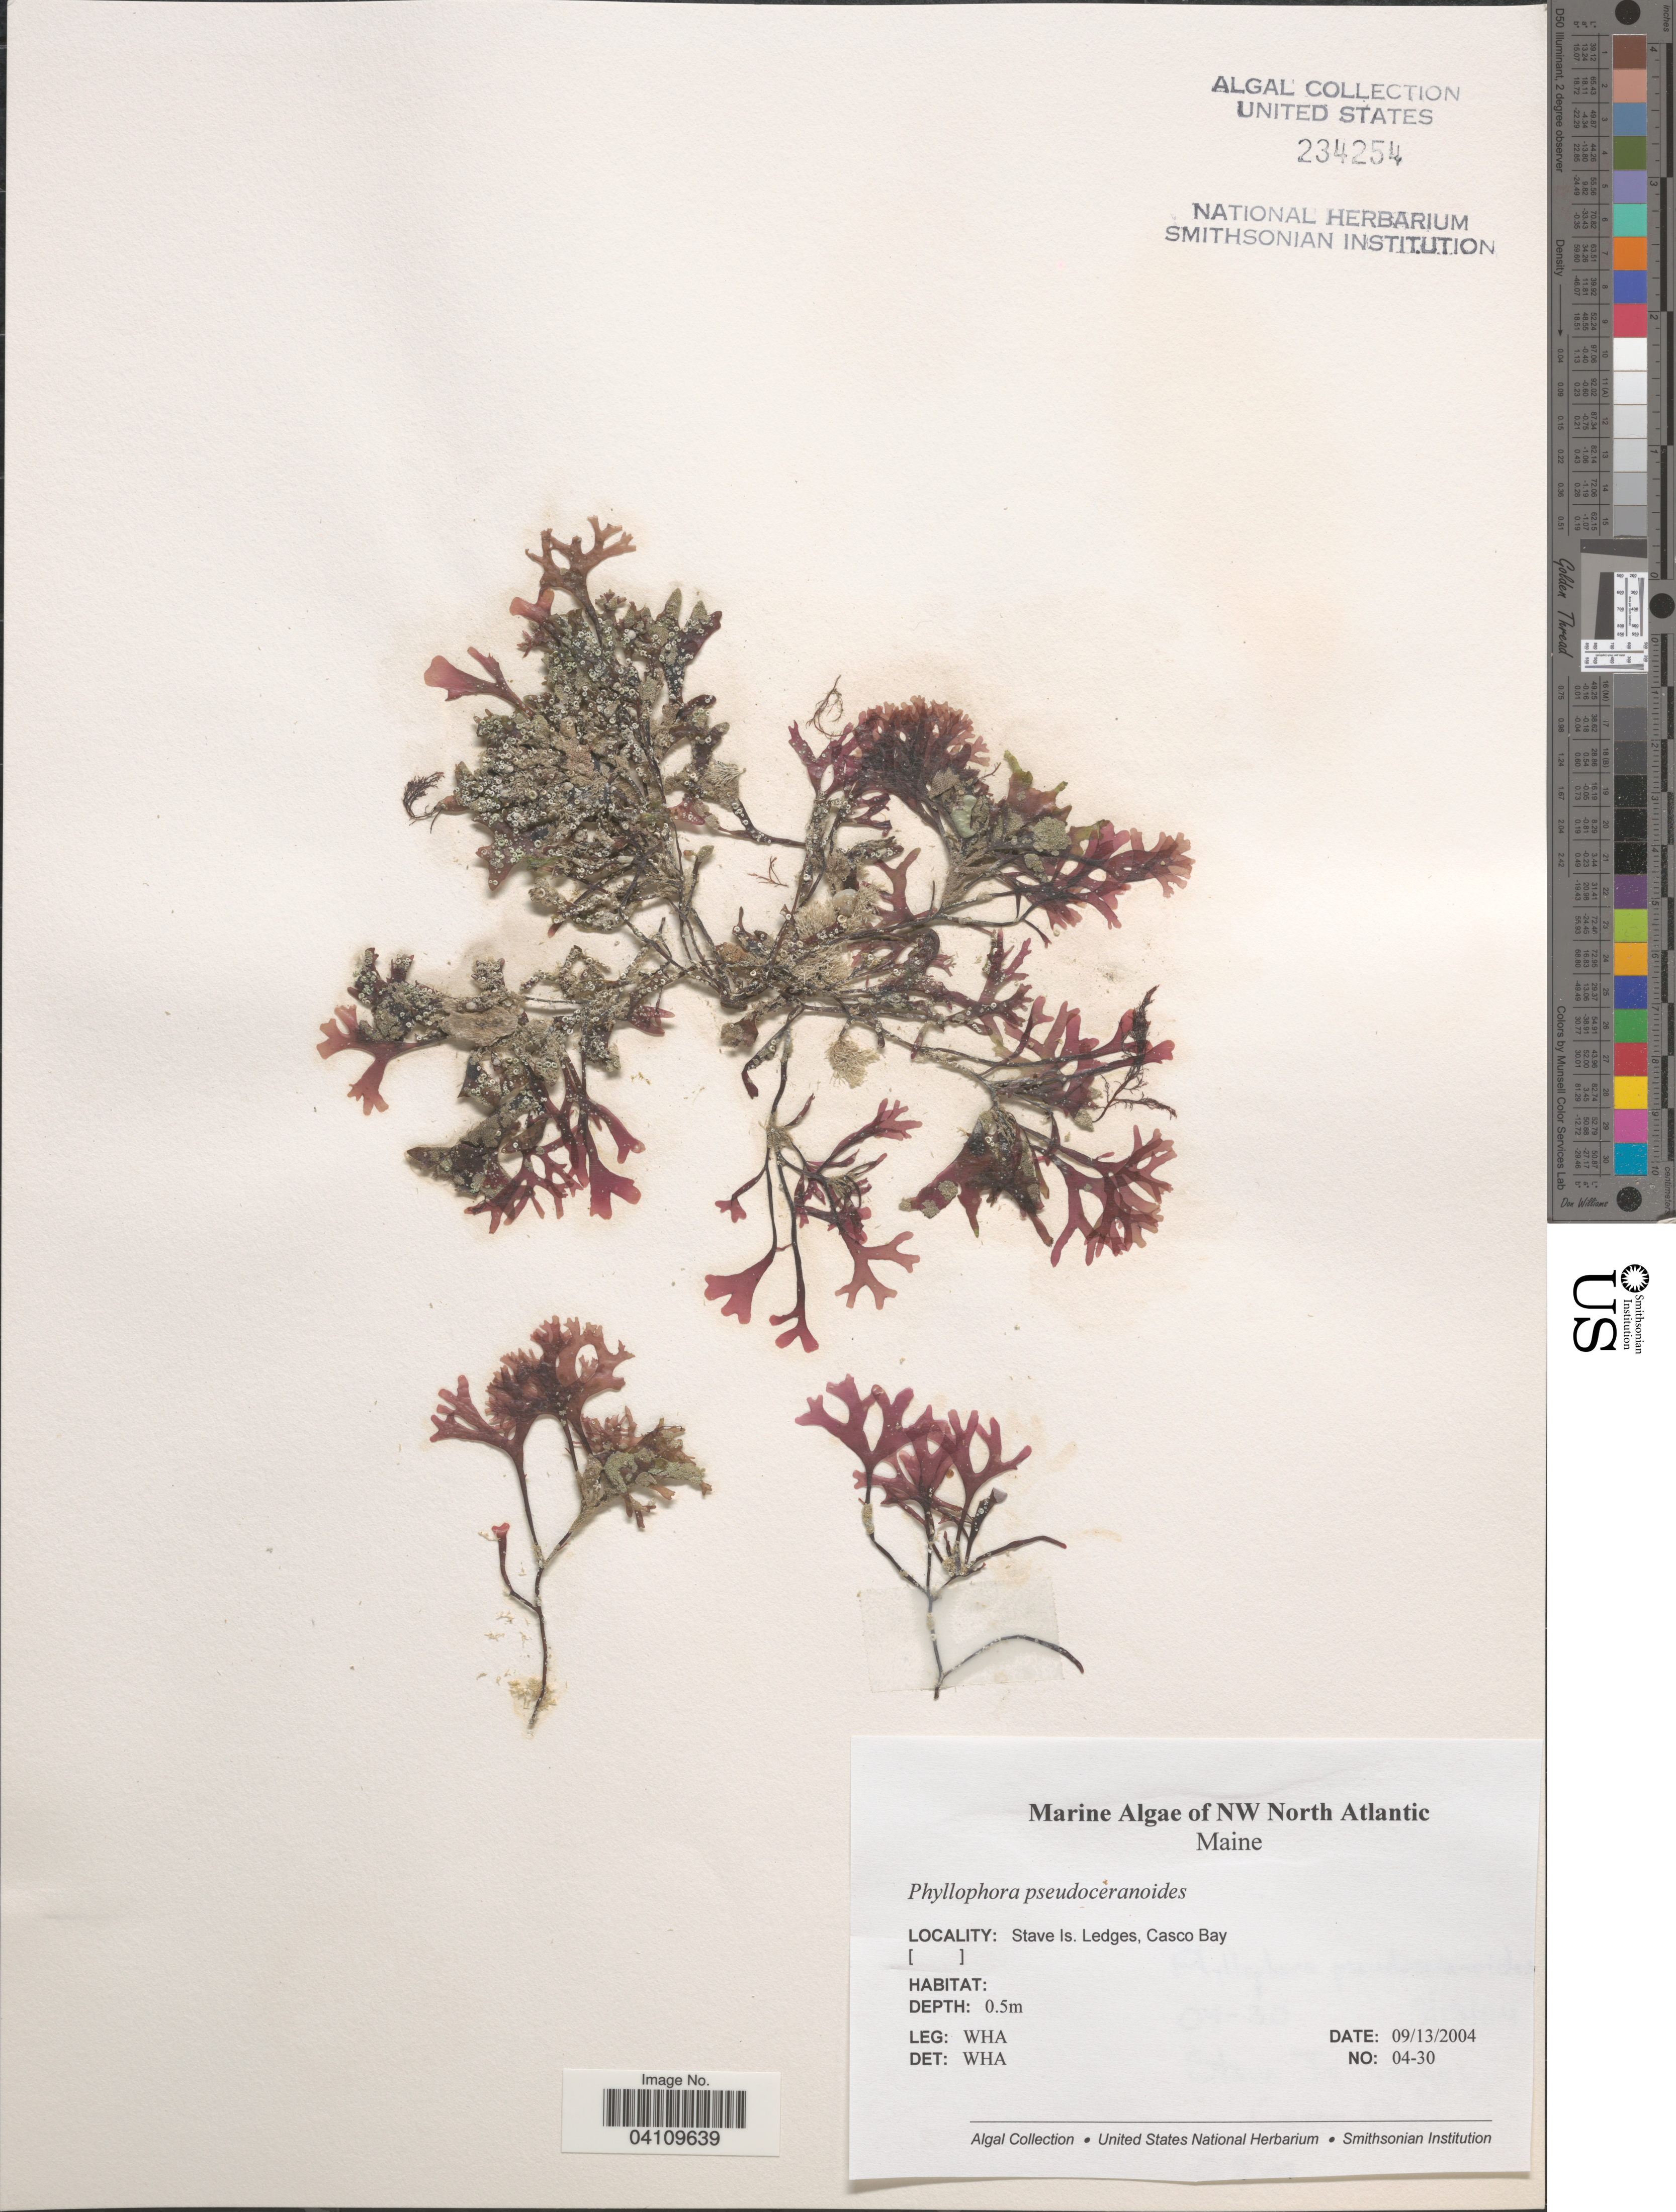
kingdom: Plantae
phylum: Rhodophyta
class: Florideophyceae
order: Gigartinales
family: Phyllophoraceae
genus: Phyllophora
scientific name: Phyllophora pseudoceranoides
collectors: W. H. Adey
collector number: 04-30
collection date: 2004-09-13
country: United States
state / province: Maine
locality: NW North Atlantic. Stave Is. Ledges, Casco Bay.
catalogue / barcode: US 234254